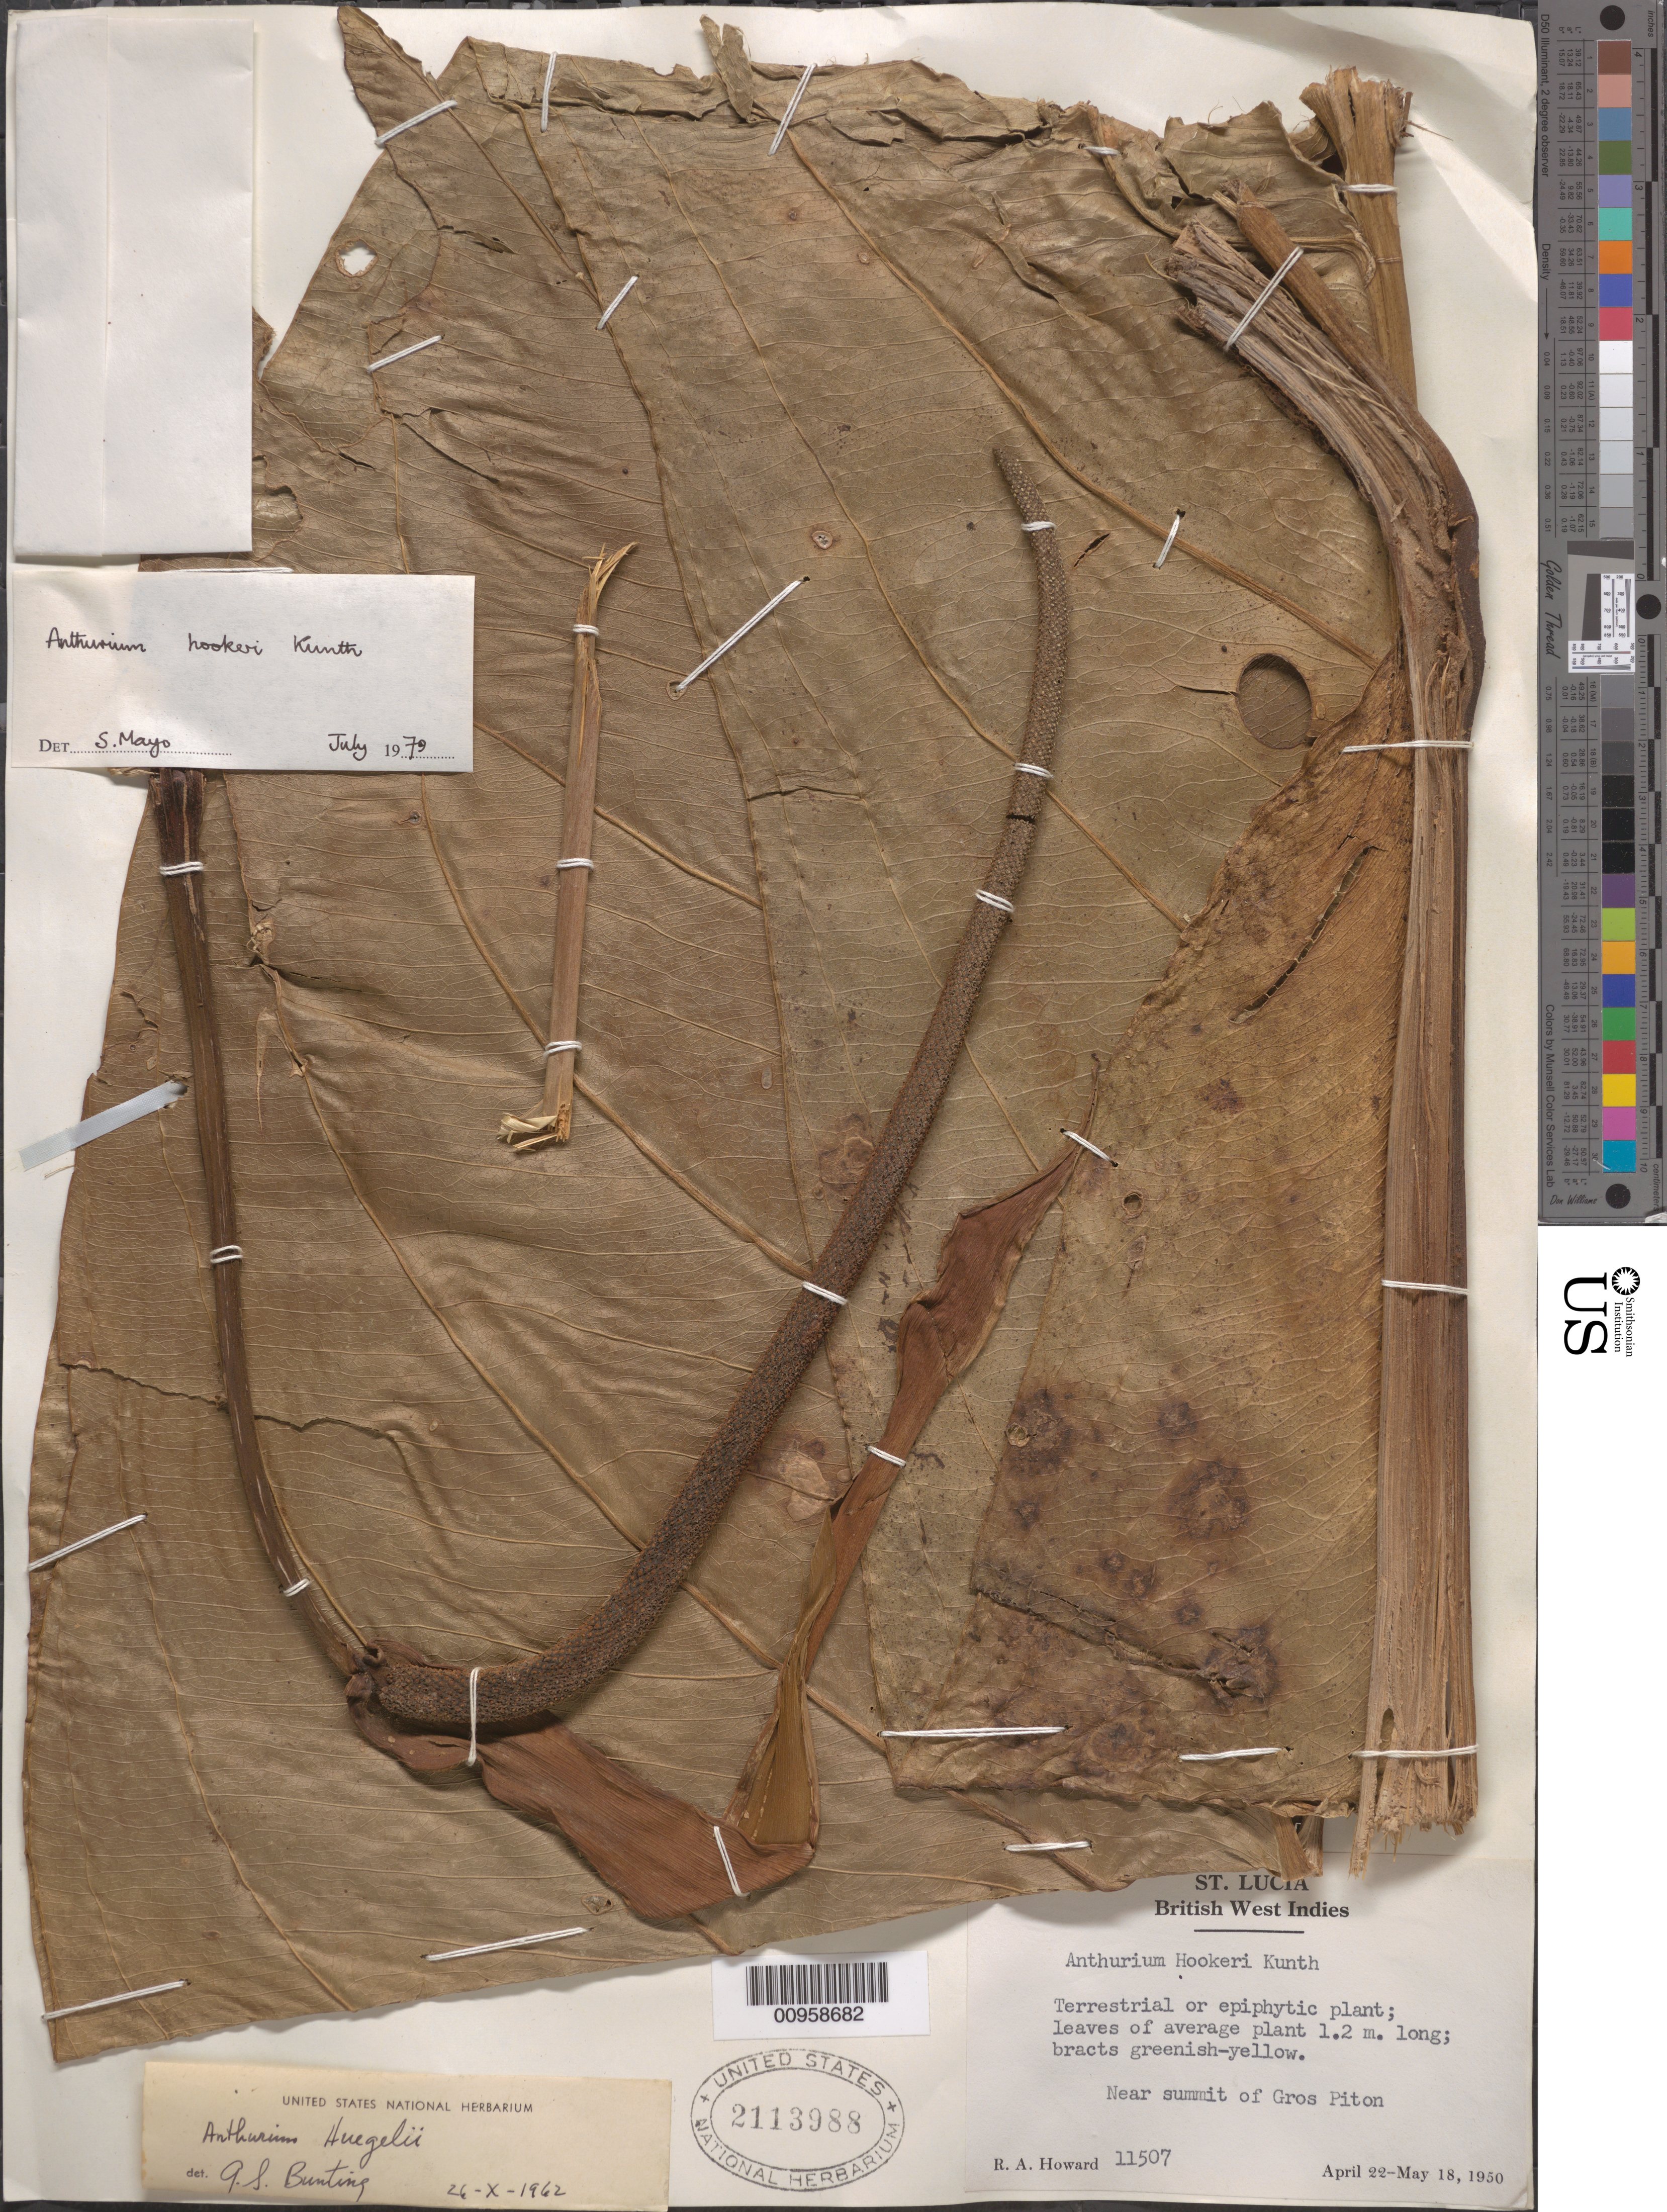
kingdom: Plantae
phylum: Tracheophyta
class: Liliopsida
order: Alismatales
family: Araceae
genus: Anthurium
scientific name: Anthurium hookeri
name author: Kunth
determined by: Mayo, S.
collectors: R. A. Howard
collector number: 11507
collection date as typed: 22 Apr 1950 to 18 May 1950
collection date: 1950-04-22/1950-05-18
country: St. Lucia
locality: Near summit of Gros Piton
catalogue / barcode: US 2113988